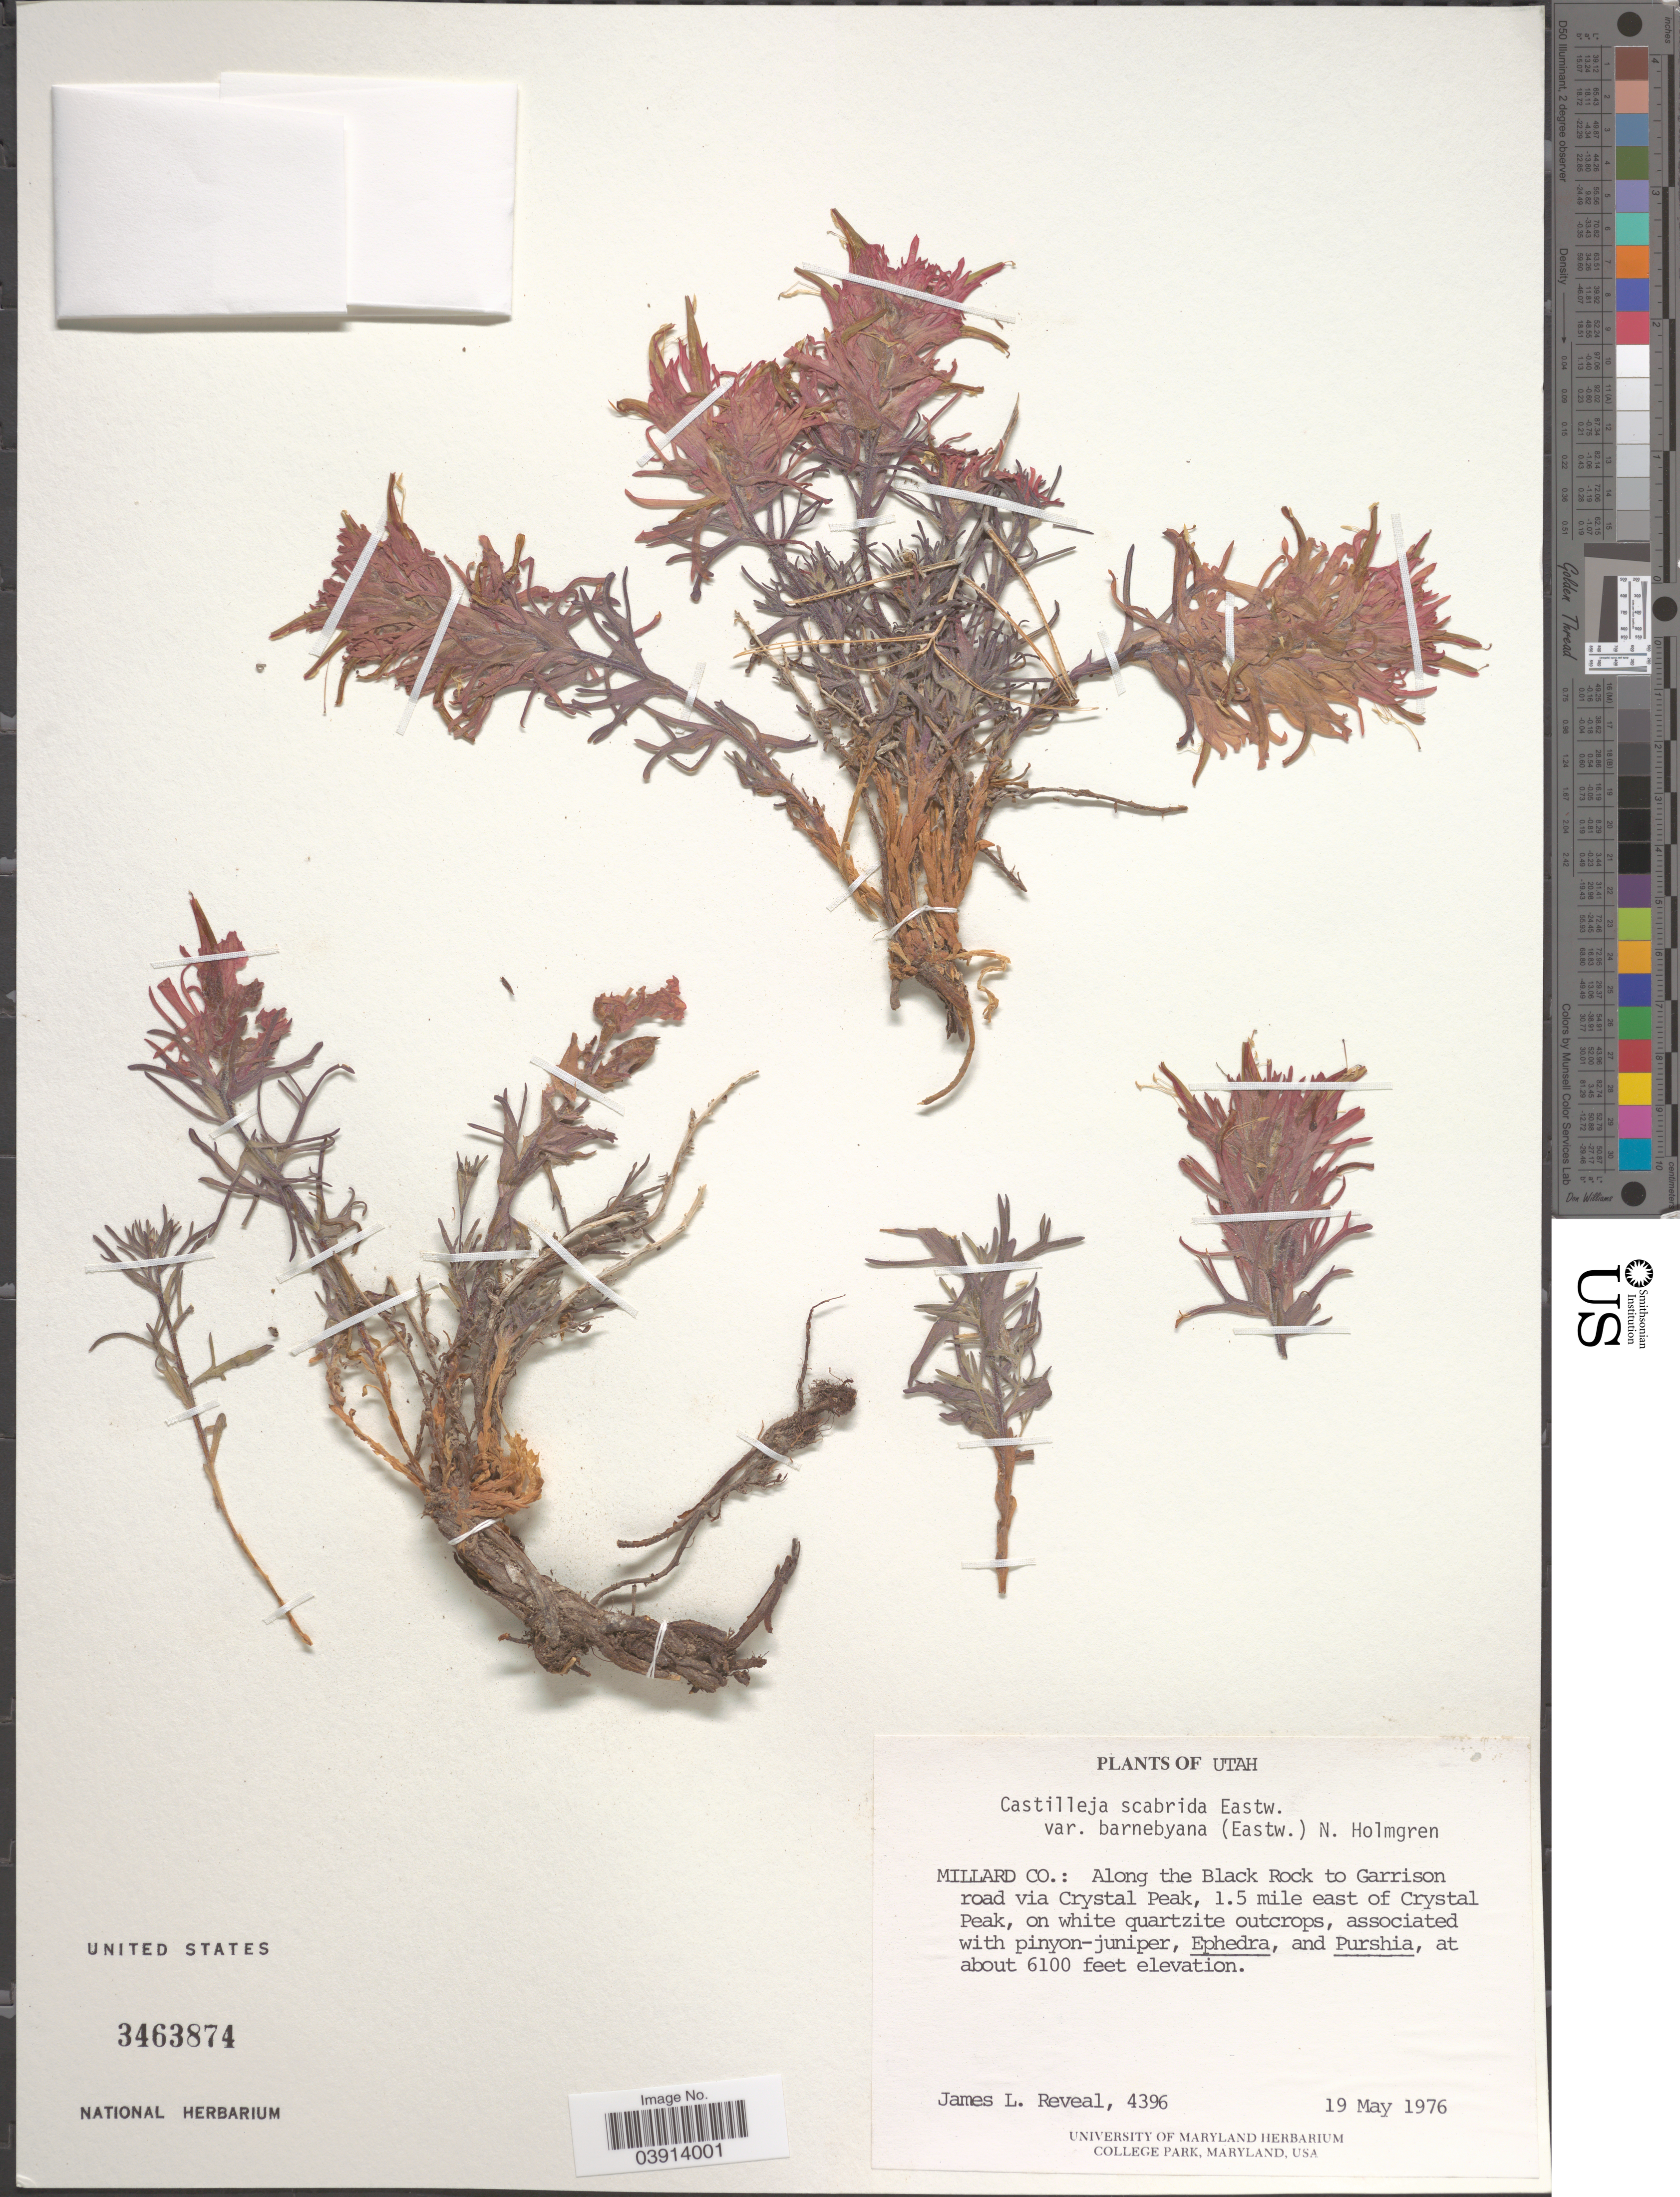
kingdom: Plantae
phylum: Tracheophyta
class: Magnoliopsida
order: Lamiales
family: Orobanchaceae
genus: Castilleja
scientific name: Castilleja scabrida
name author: Eastw.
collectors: J. L. Reveal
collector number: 4396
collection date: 1976-05-19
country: United States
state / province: Utah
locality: Millard Co.: Along the Black Rock to Garrison road via Crystal Peak, 1.5 mile east of Crystal Peak.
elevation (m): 1859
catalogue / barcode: US 3463874